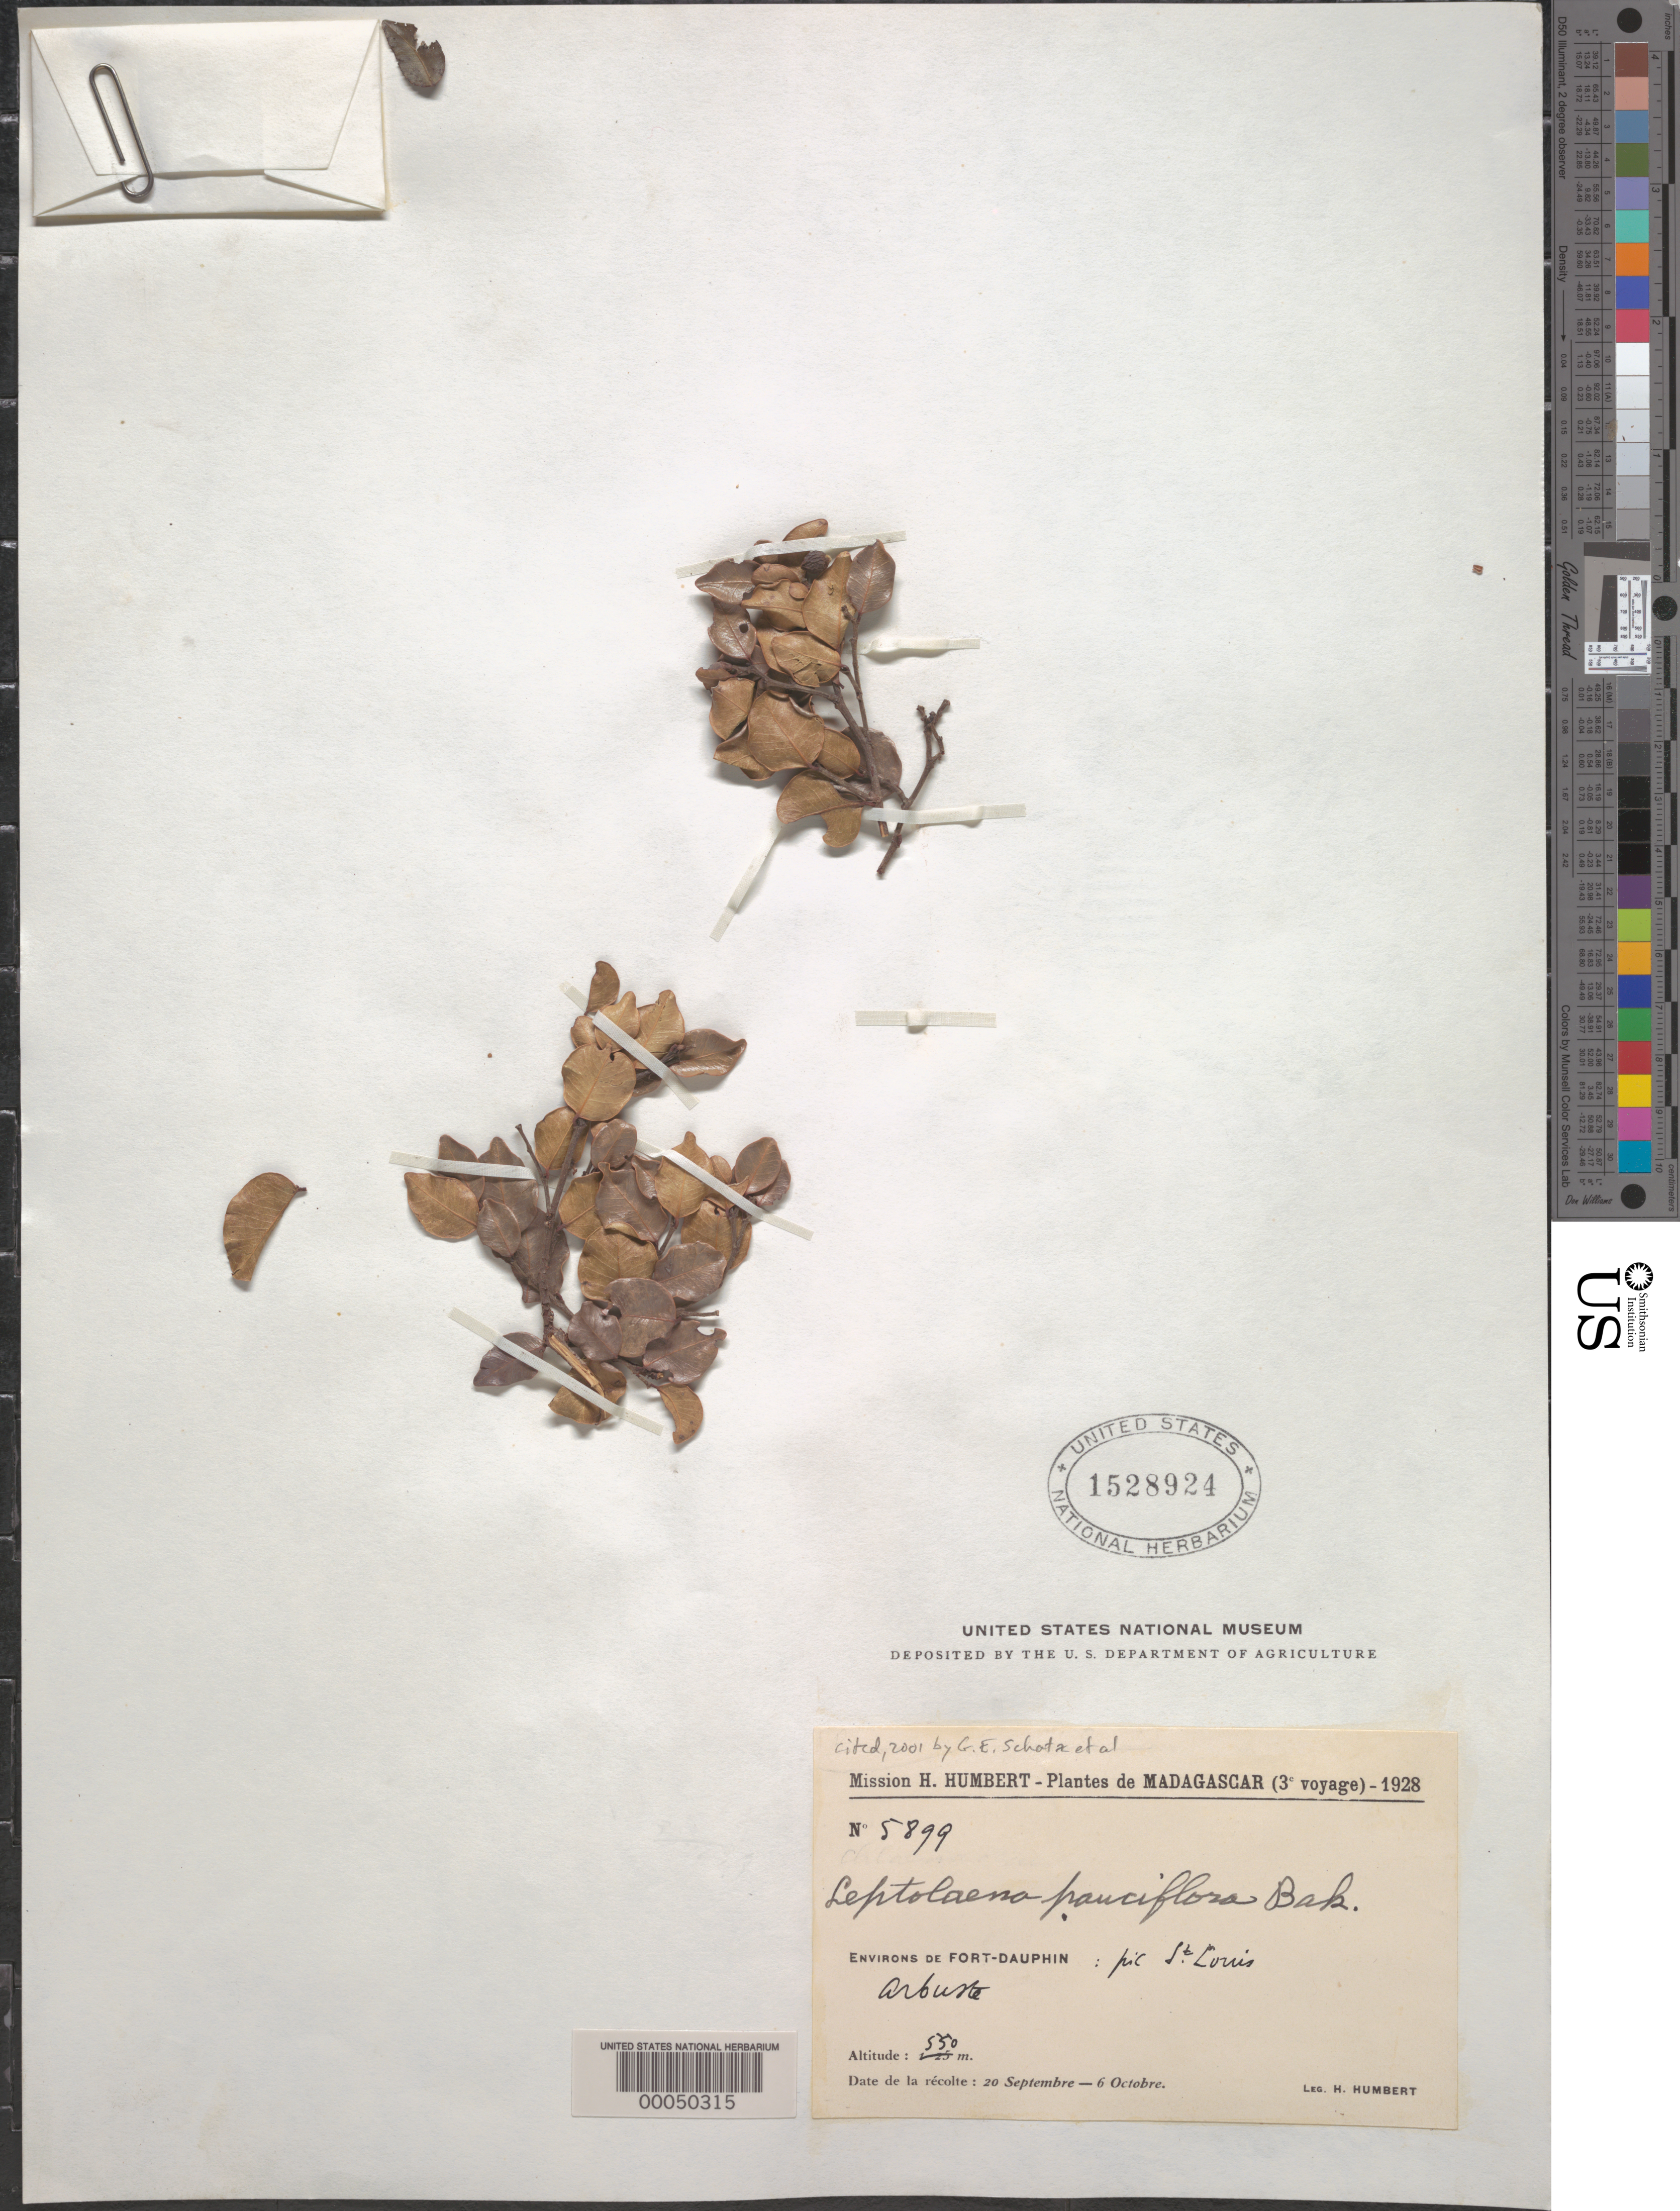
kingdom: Plantae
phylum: Tracheophyta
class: Magnoliopsida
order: Malvales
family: Sarcolaenaceae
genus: Leptolaena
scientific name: Leptolaena pauciflora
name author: Baker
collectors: H. Humbert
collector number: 5899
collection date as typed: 20 Sep 1928 to 06 Oct 1928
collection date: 1928-09-20/1928-10-06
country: Madagascar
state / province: Anosy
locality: Fort-dauphin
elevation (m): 550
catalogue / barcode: US 1528924